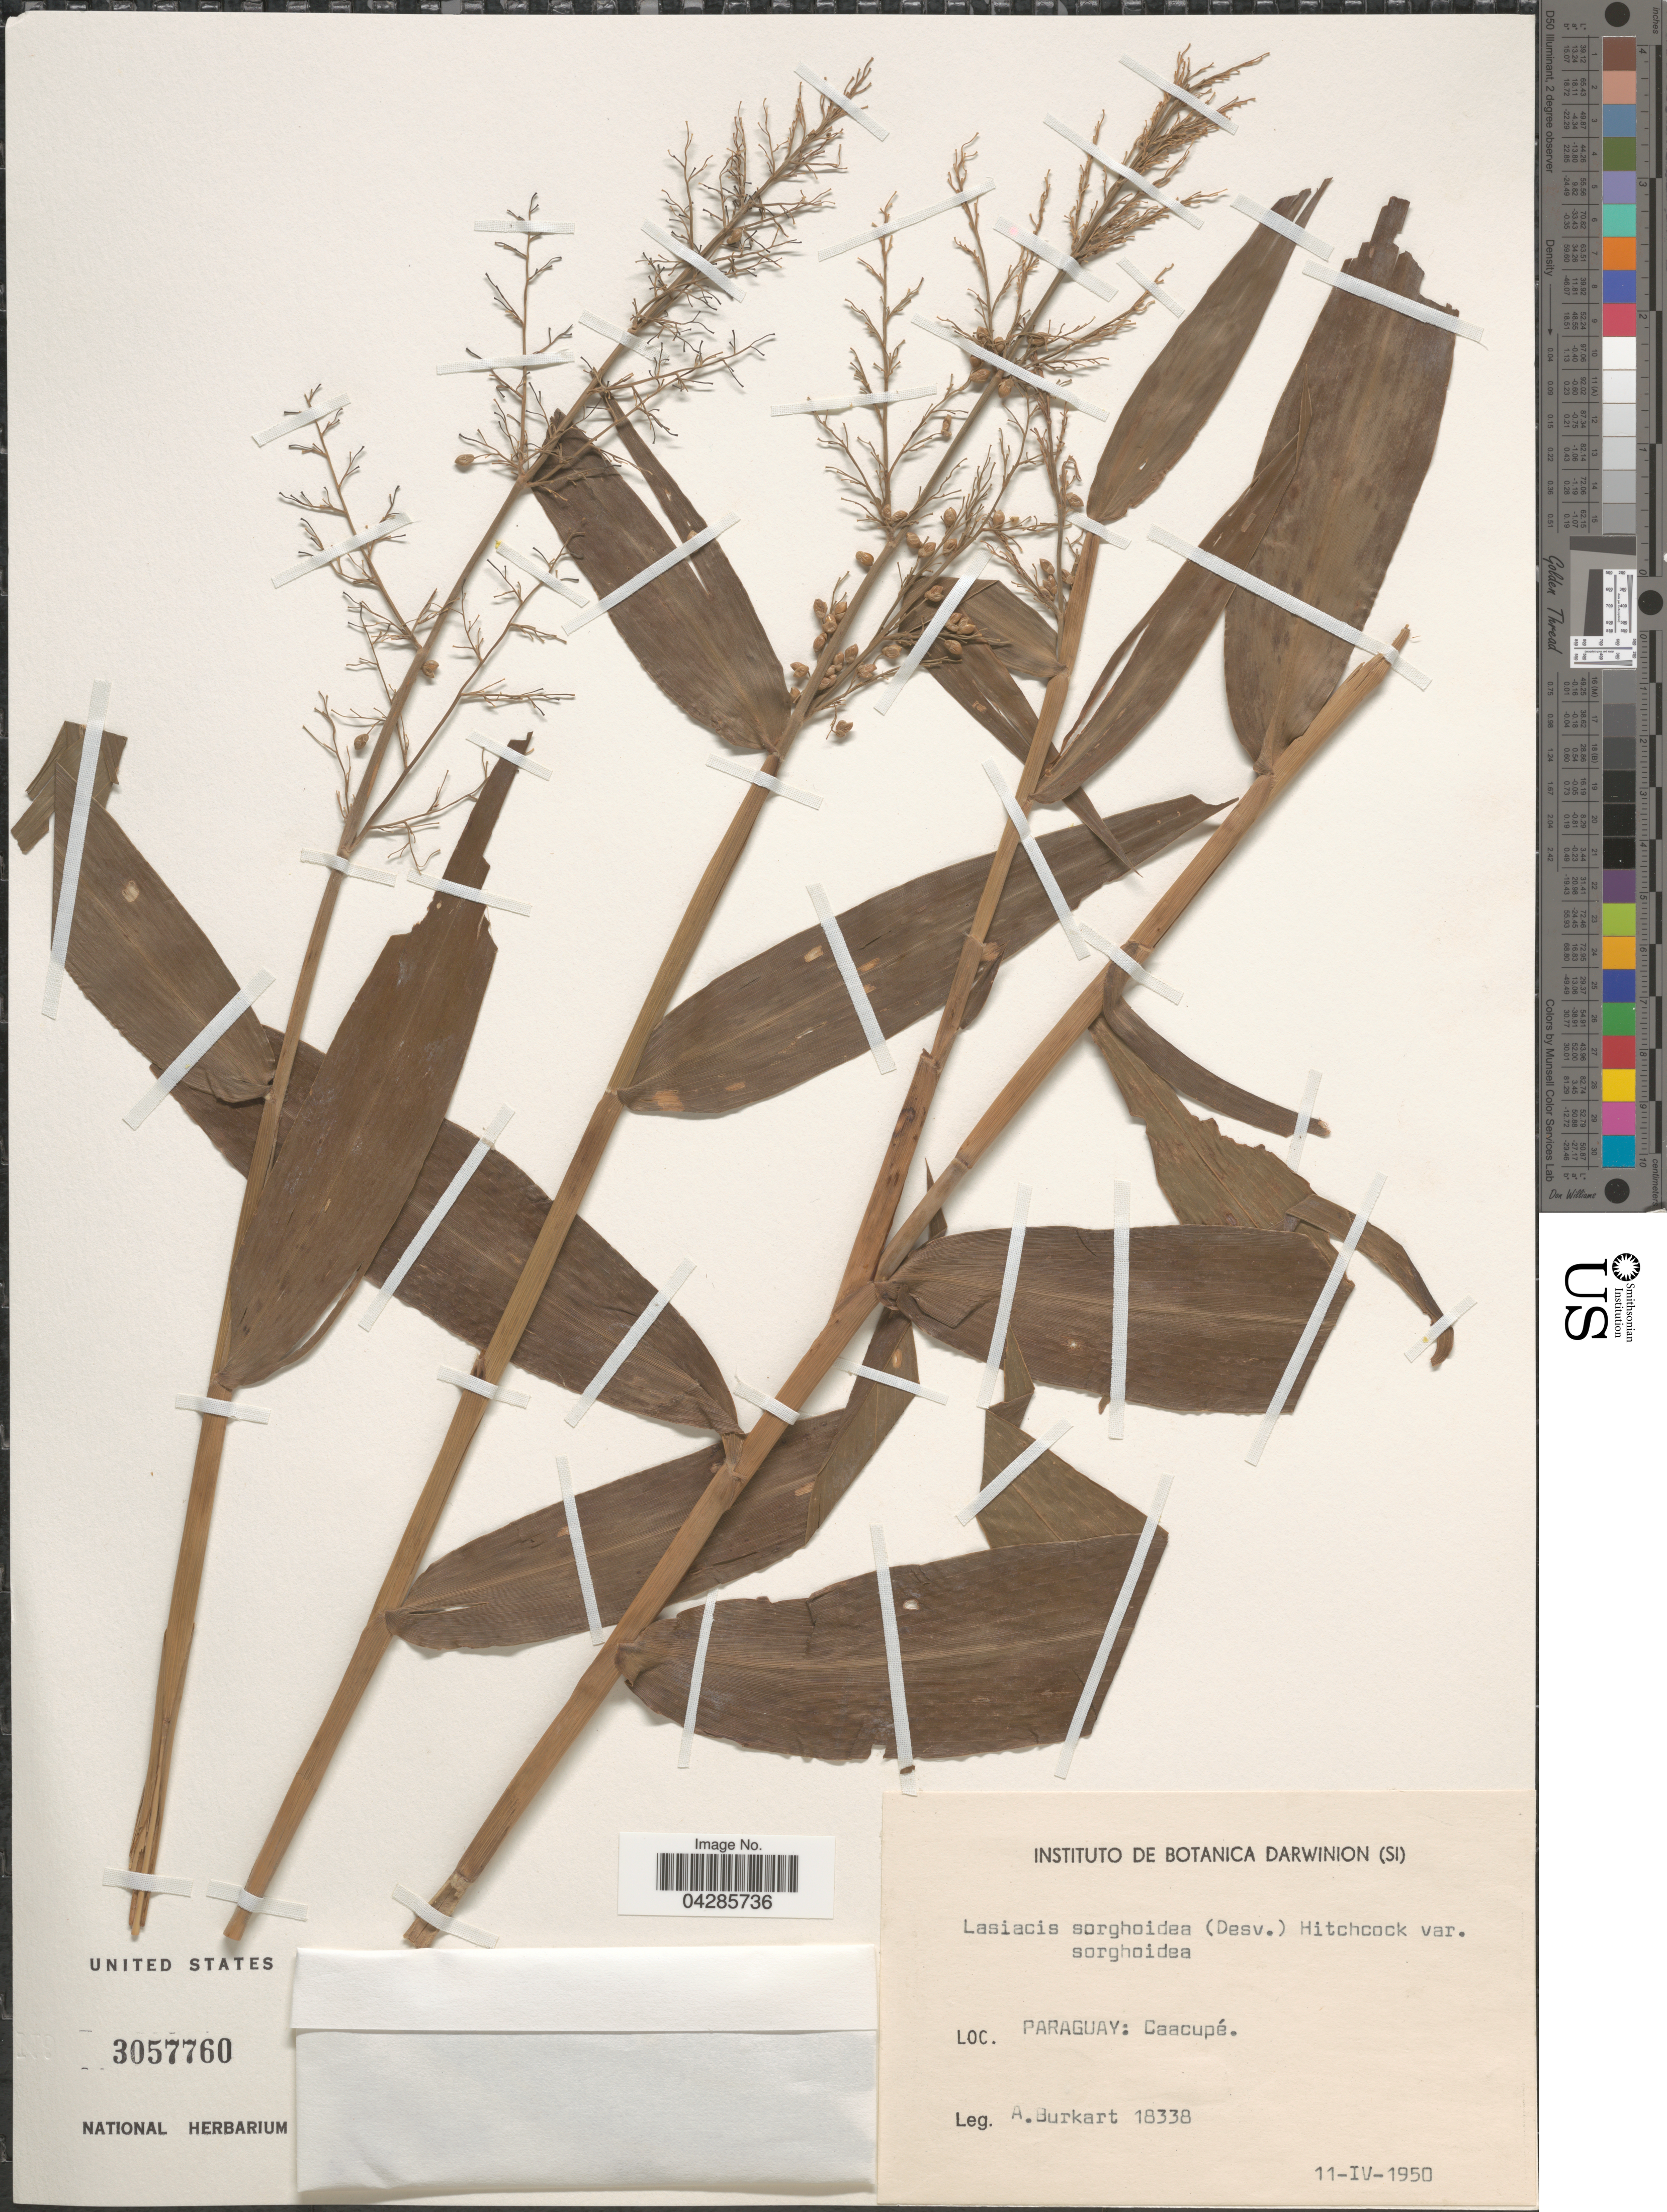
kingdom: Plantae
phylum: Tracheophyta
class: Liliopsida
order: Poales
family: Poaceae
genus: Lasiacis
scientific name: Lasiacis sorghoidea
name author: (Desv. ex Ham.) Hitchc. & Chase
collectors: A. E. Burkart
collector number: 18338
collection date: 1950-04-11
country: Paraguay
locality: Caacupé.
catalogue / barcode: US 3057760